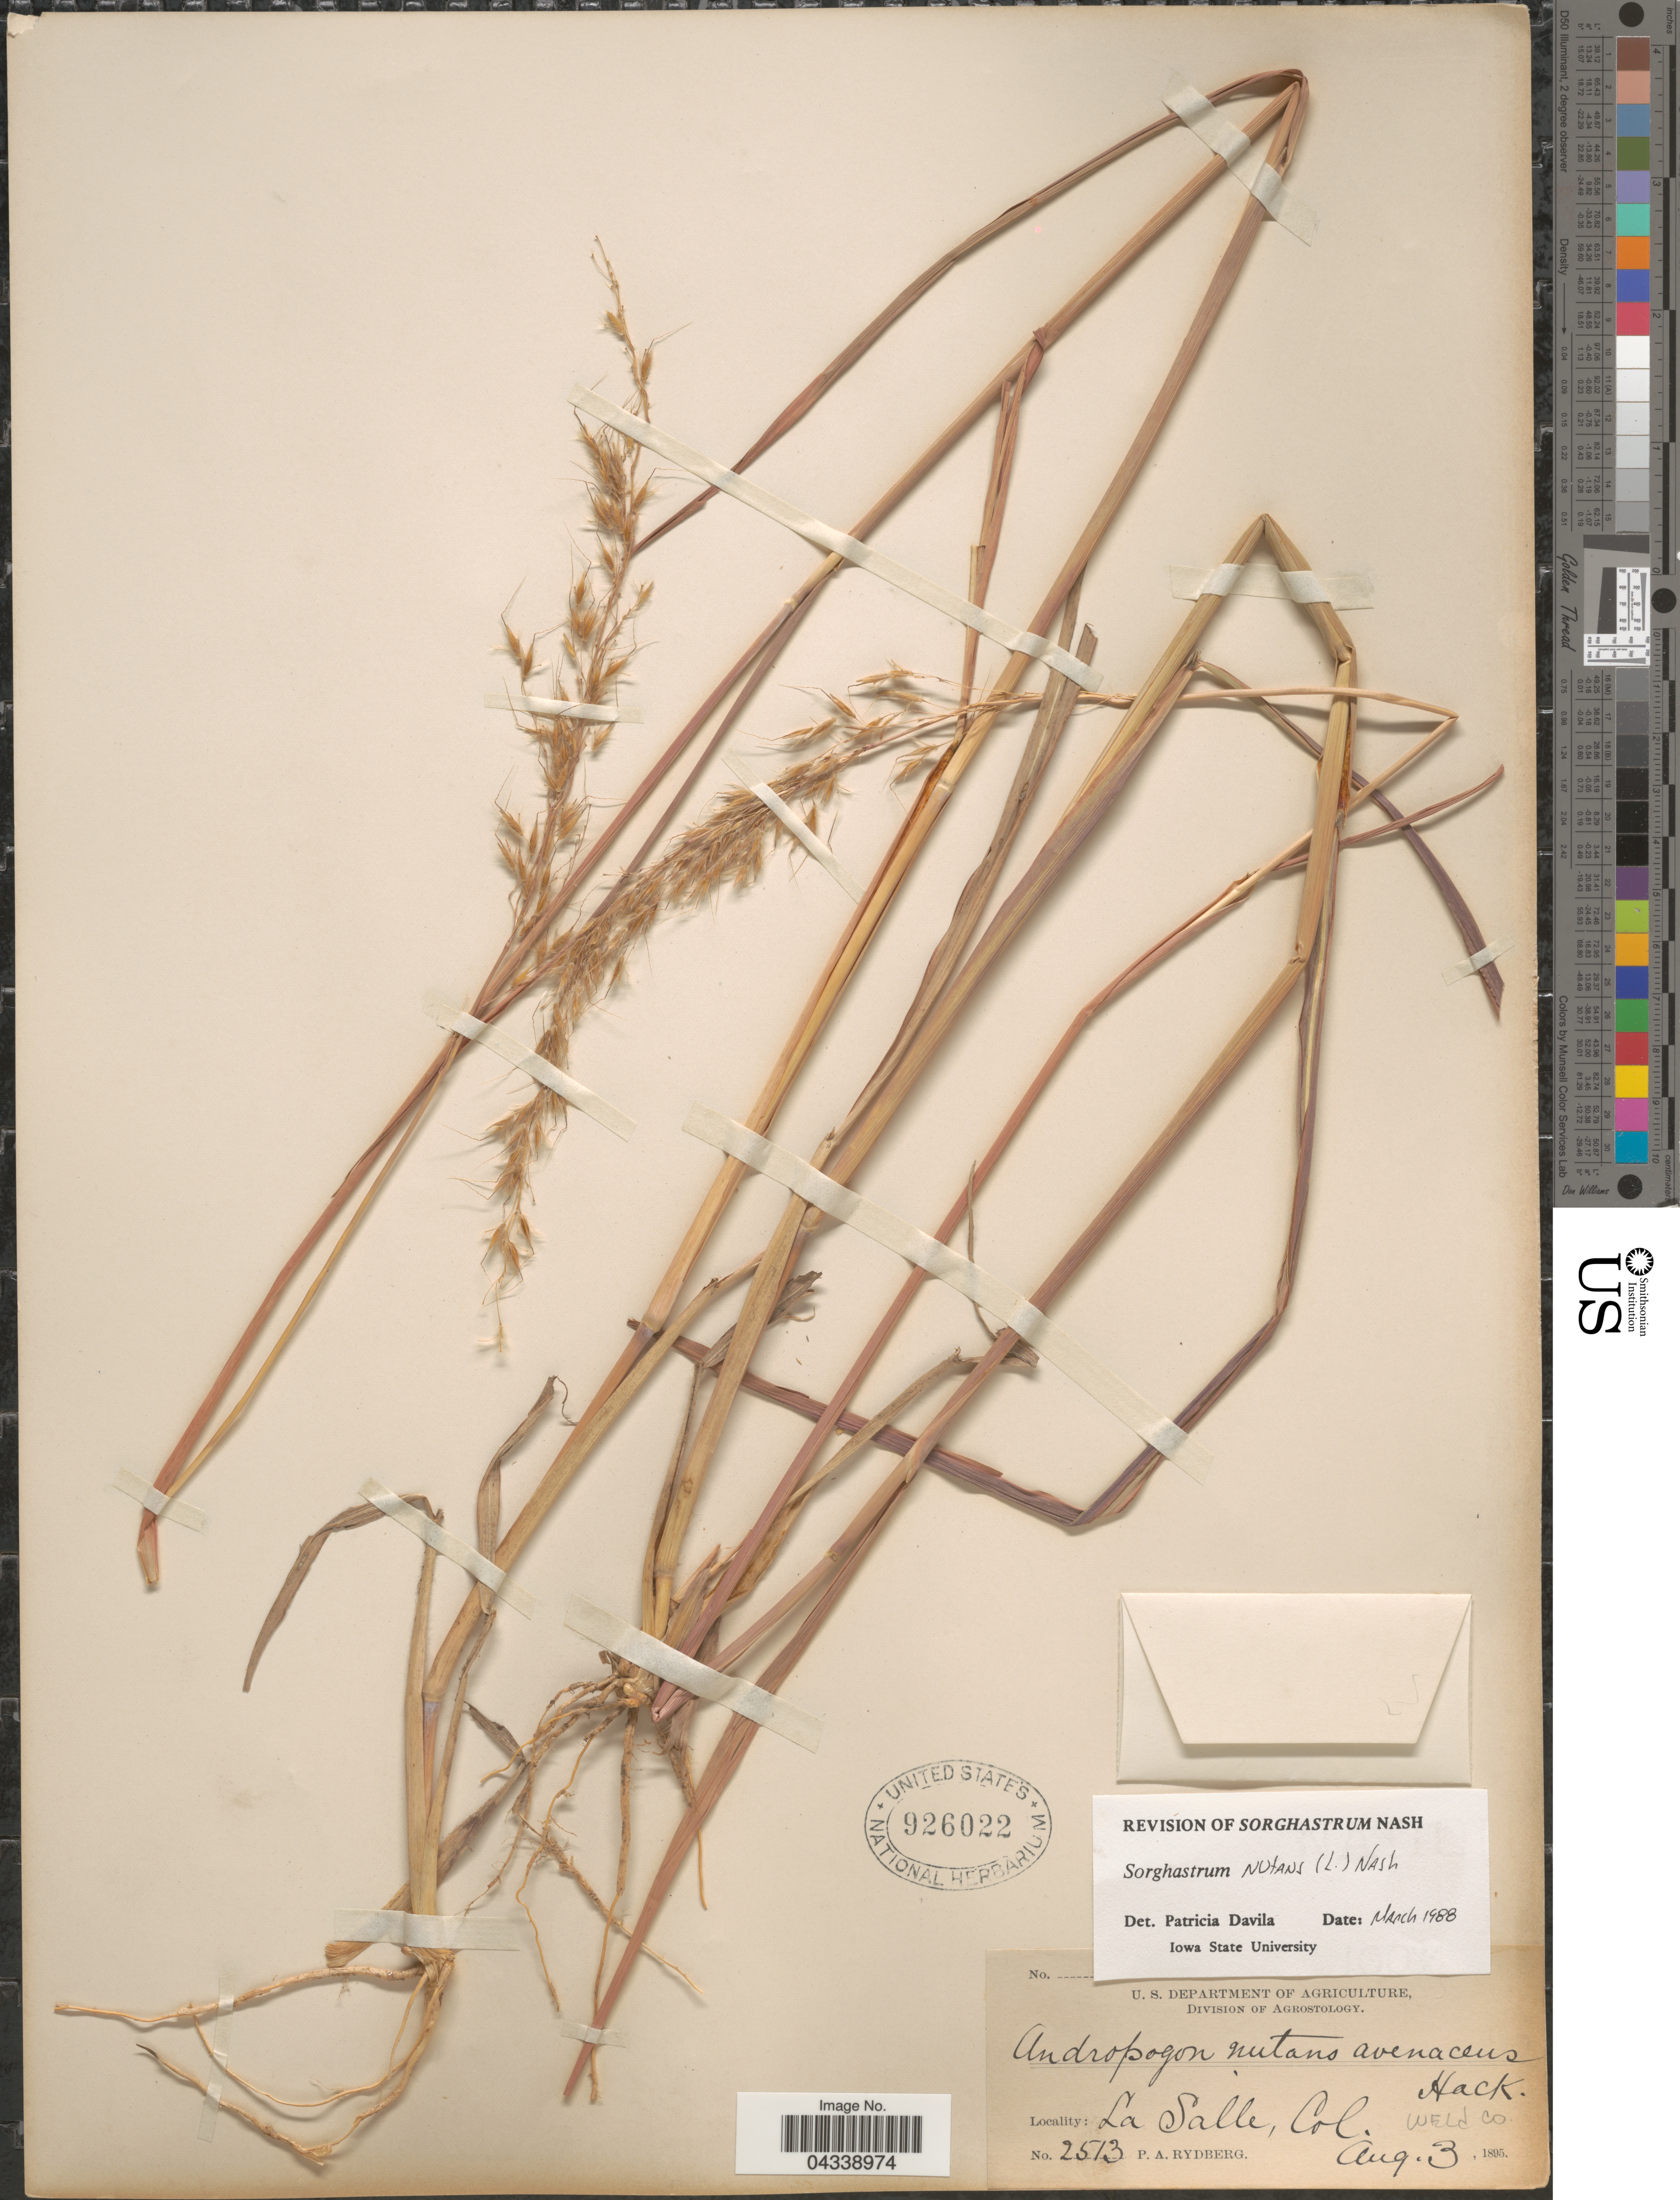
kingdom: Plantae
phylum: Tracheophyta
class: Liliopsida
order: Poales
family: Poaceae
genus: Sorghastrum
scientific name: Sorghastrum nutans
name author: (L.) Nash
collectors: P. A. Rydberg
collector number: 2513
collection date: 1895-08-03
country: United States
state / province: Colorado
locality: La Salle. Weld Co.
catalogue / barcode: US 926022